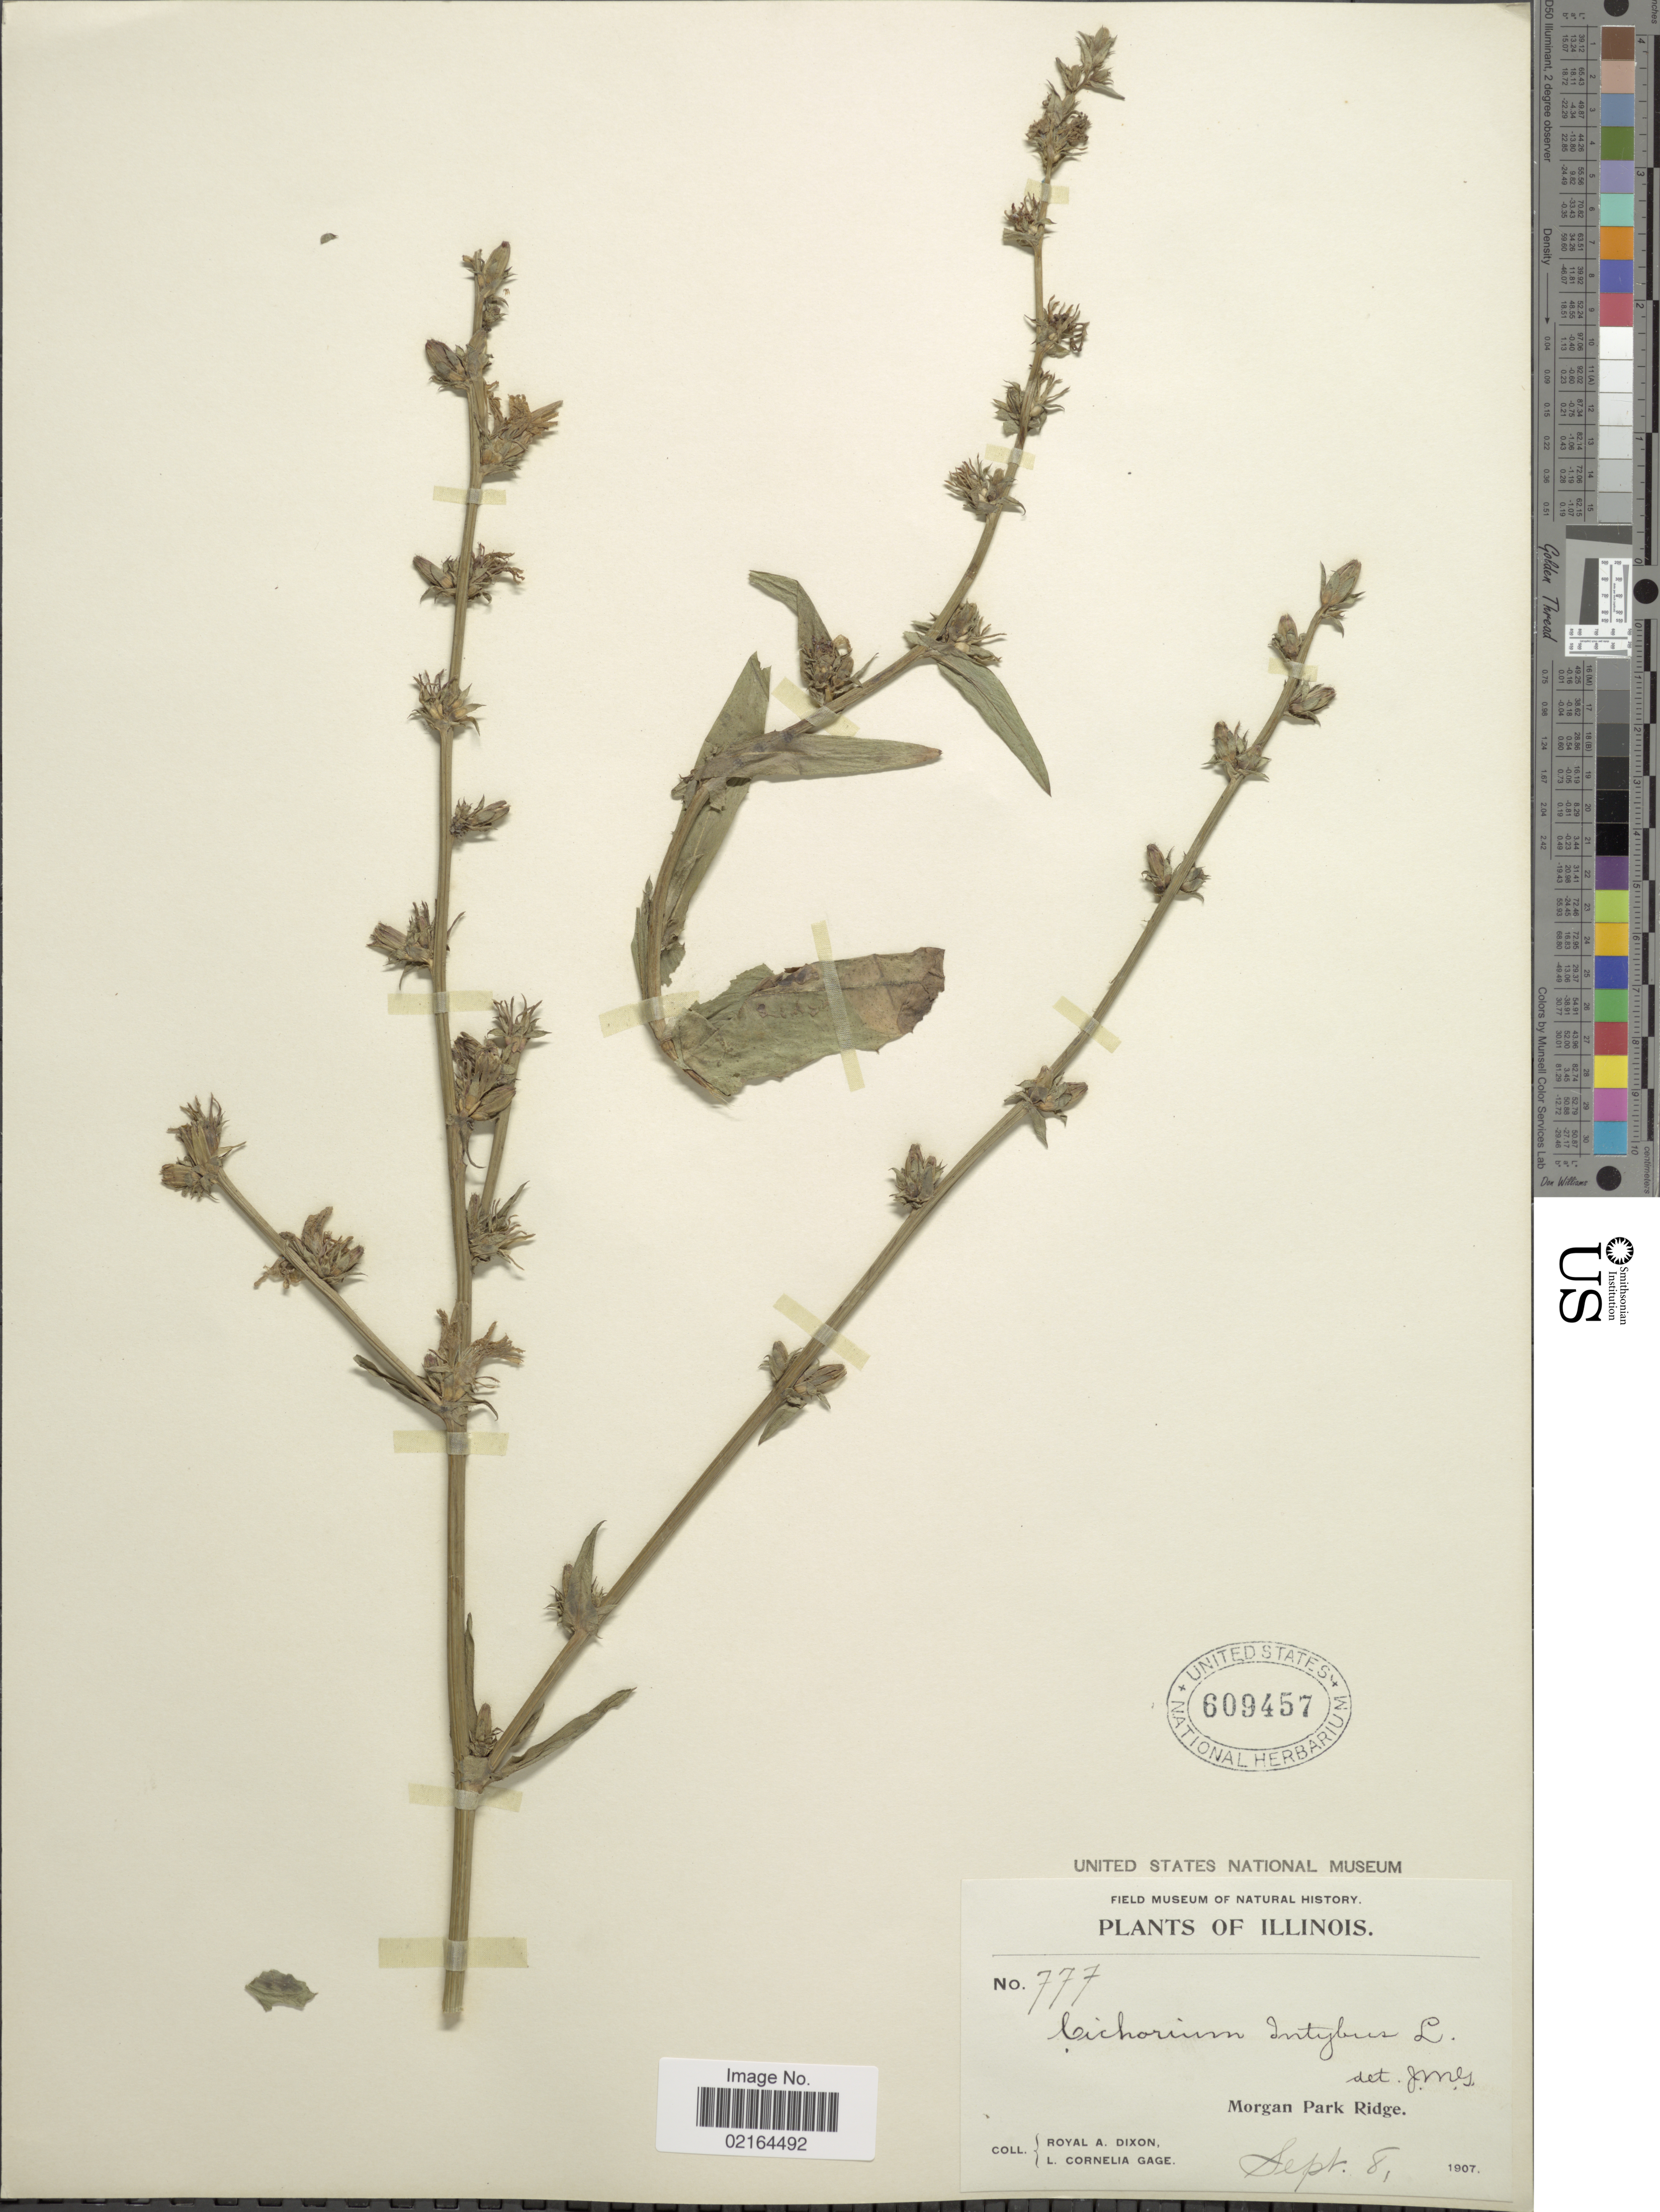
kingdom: Plantae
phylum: Tracheophyta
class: Magnoliopsida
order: Asterales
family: Asteraceae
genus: Cichorium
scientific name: Cichorium intybus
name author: L.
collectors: R. A. Dixon & L. Gage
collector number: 777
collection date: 1907-09-08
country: United States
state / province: Illinois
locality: Morgan Park Ridge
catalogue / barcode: US 609457